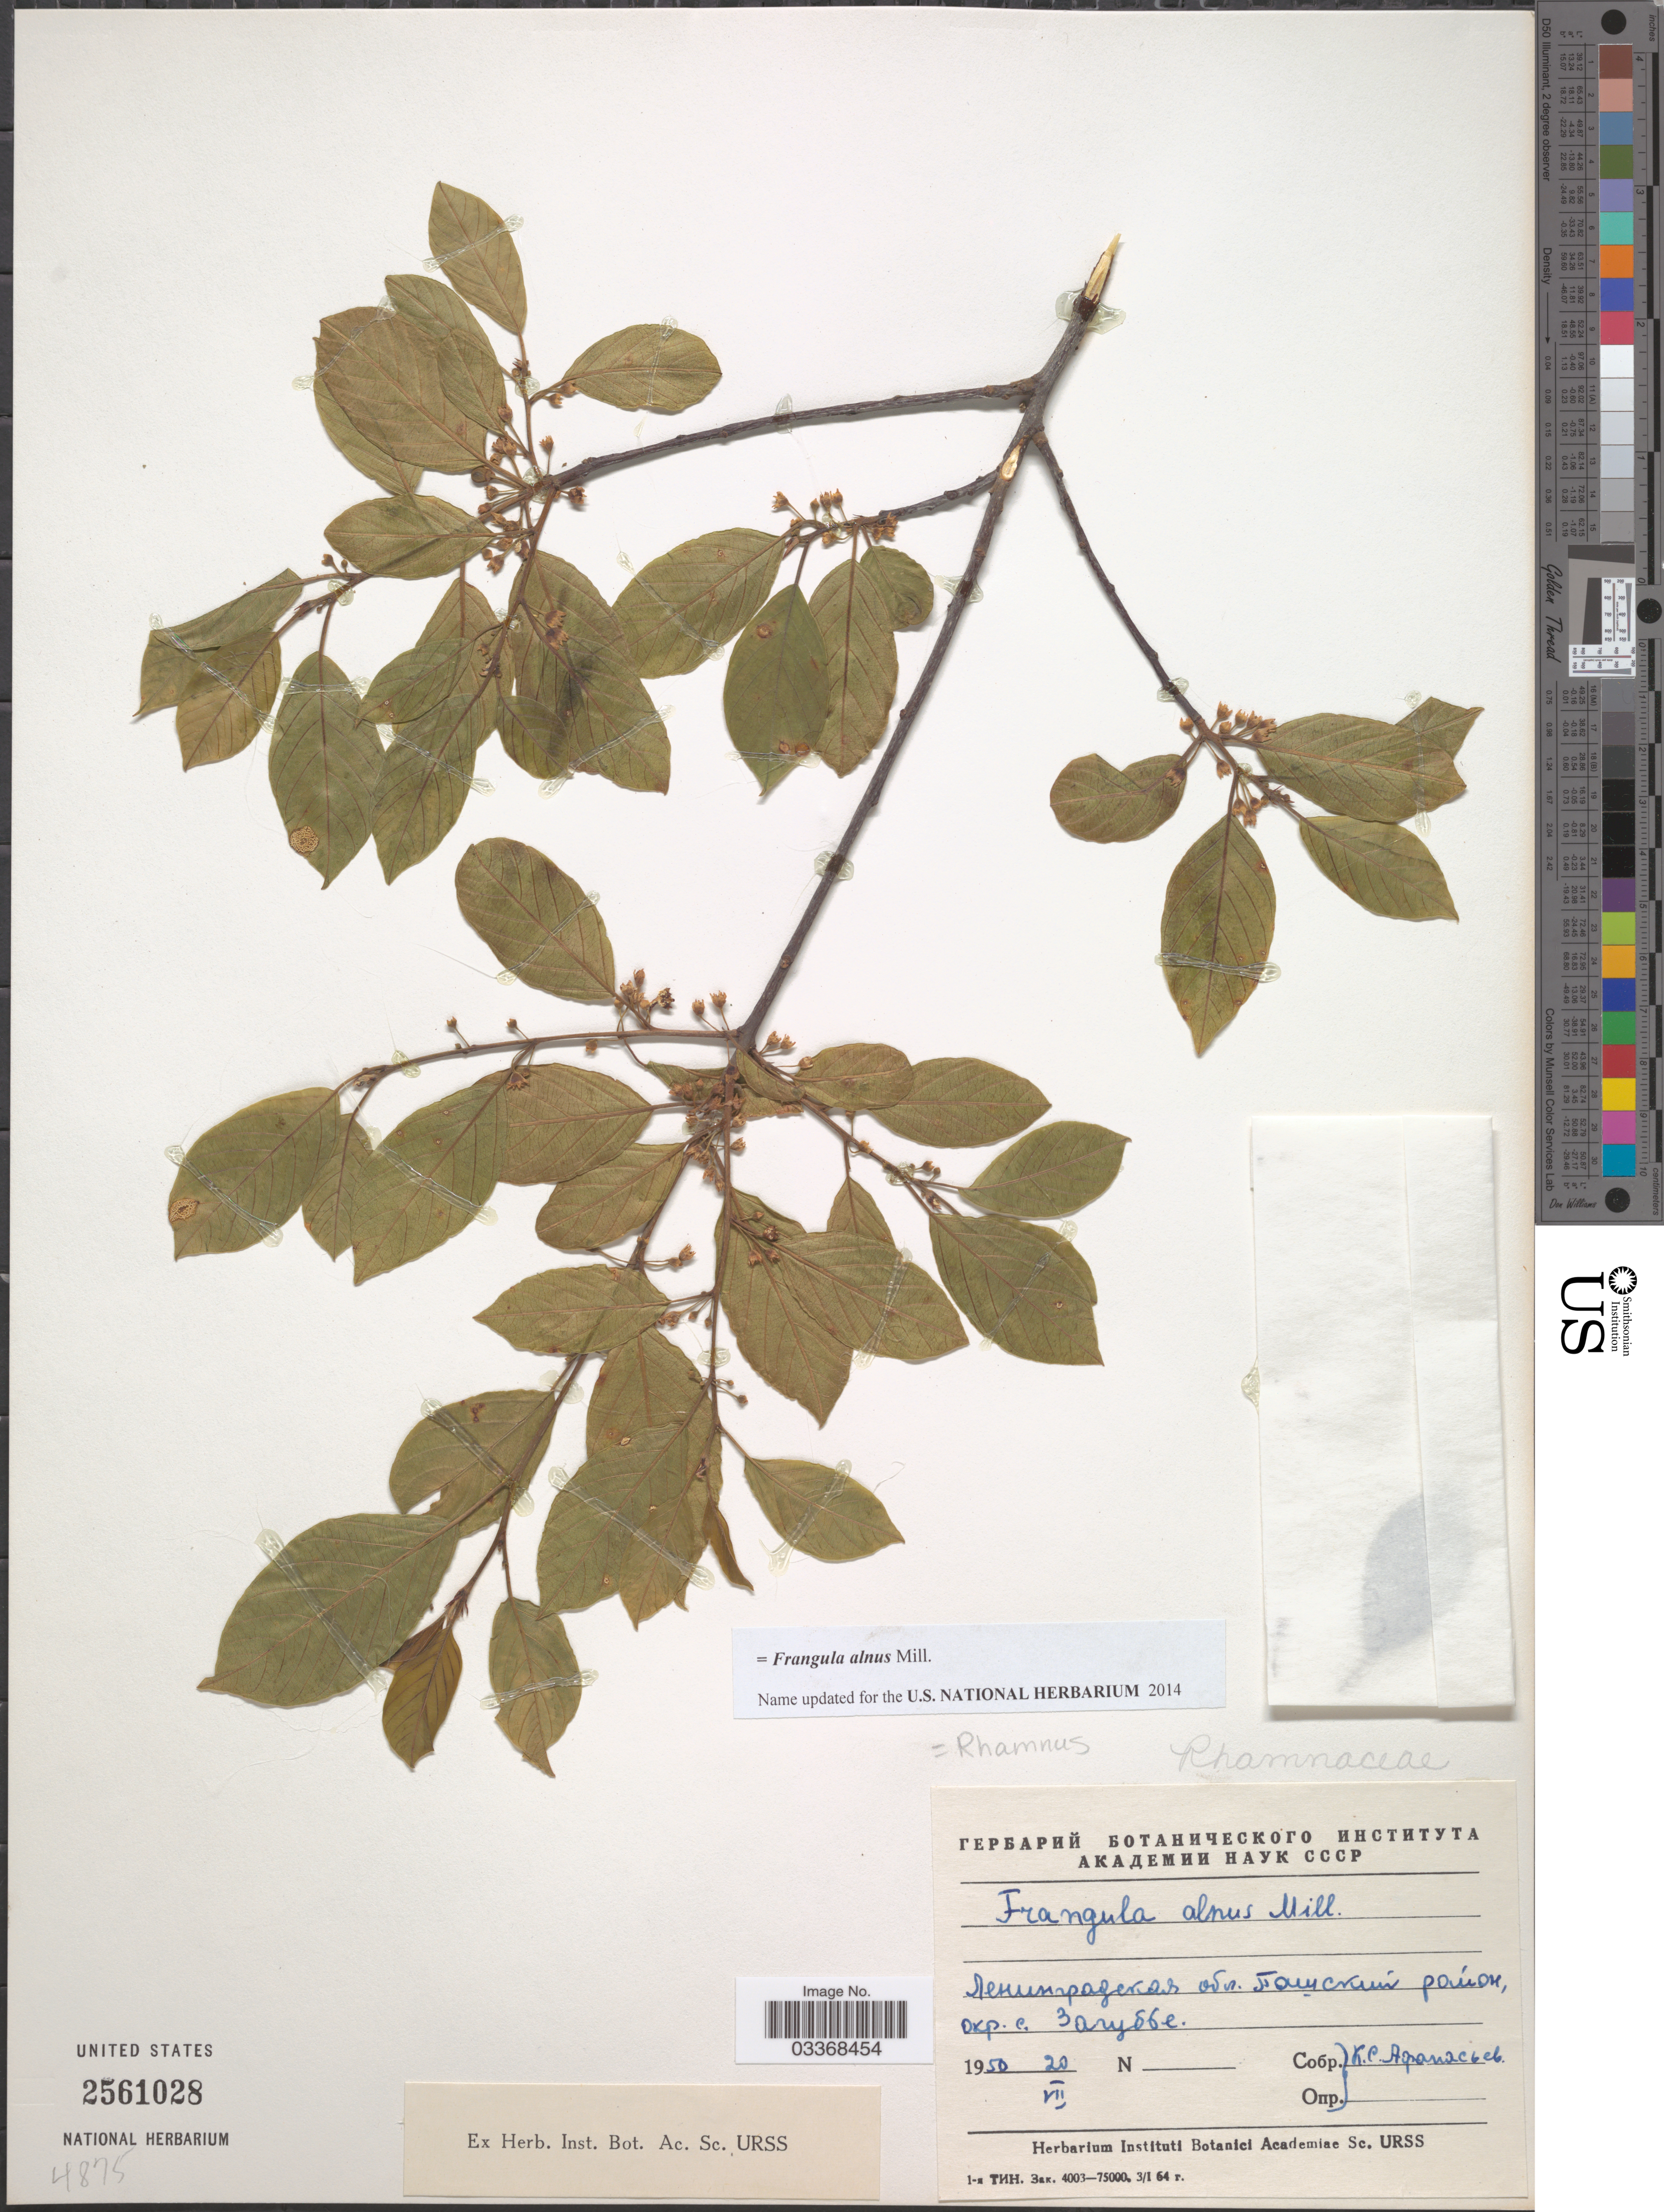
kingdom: Plantae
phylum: Tracheophyta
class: Magnoliopsida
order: Rosales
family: Rhamnaceae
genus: Frangula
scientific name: Frangula alnus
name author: Mill.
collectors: K. Afanasev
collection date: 1950-07-20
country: Russian Federation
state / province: Leningrad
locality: Vicinity of Village Zagubye.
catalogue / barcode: US 2561028